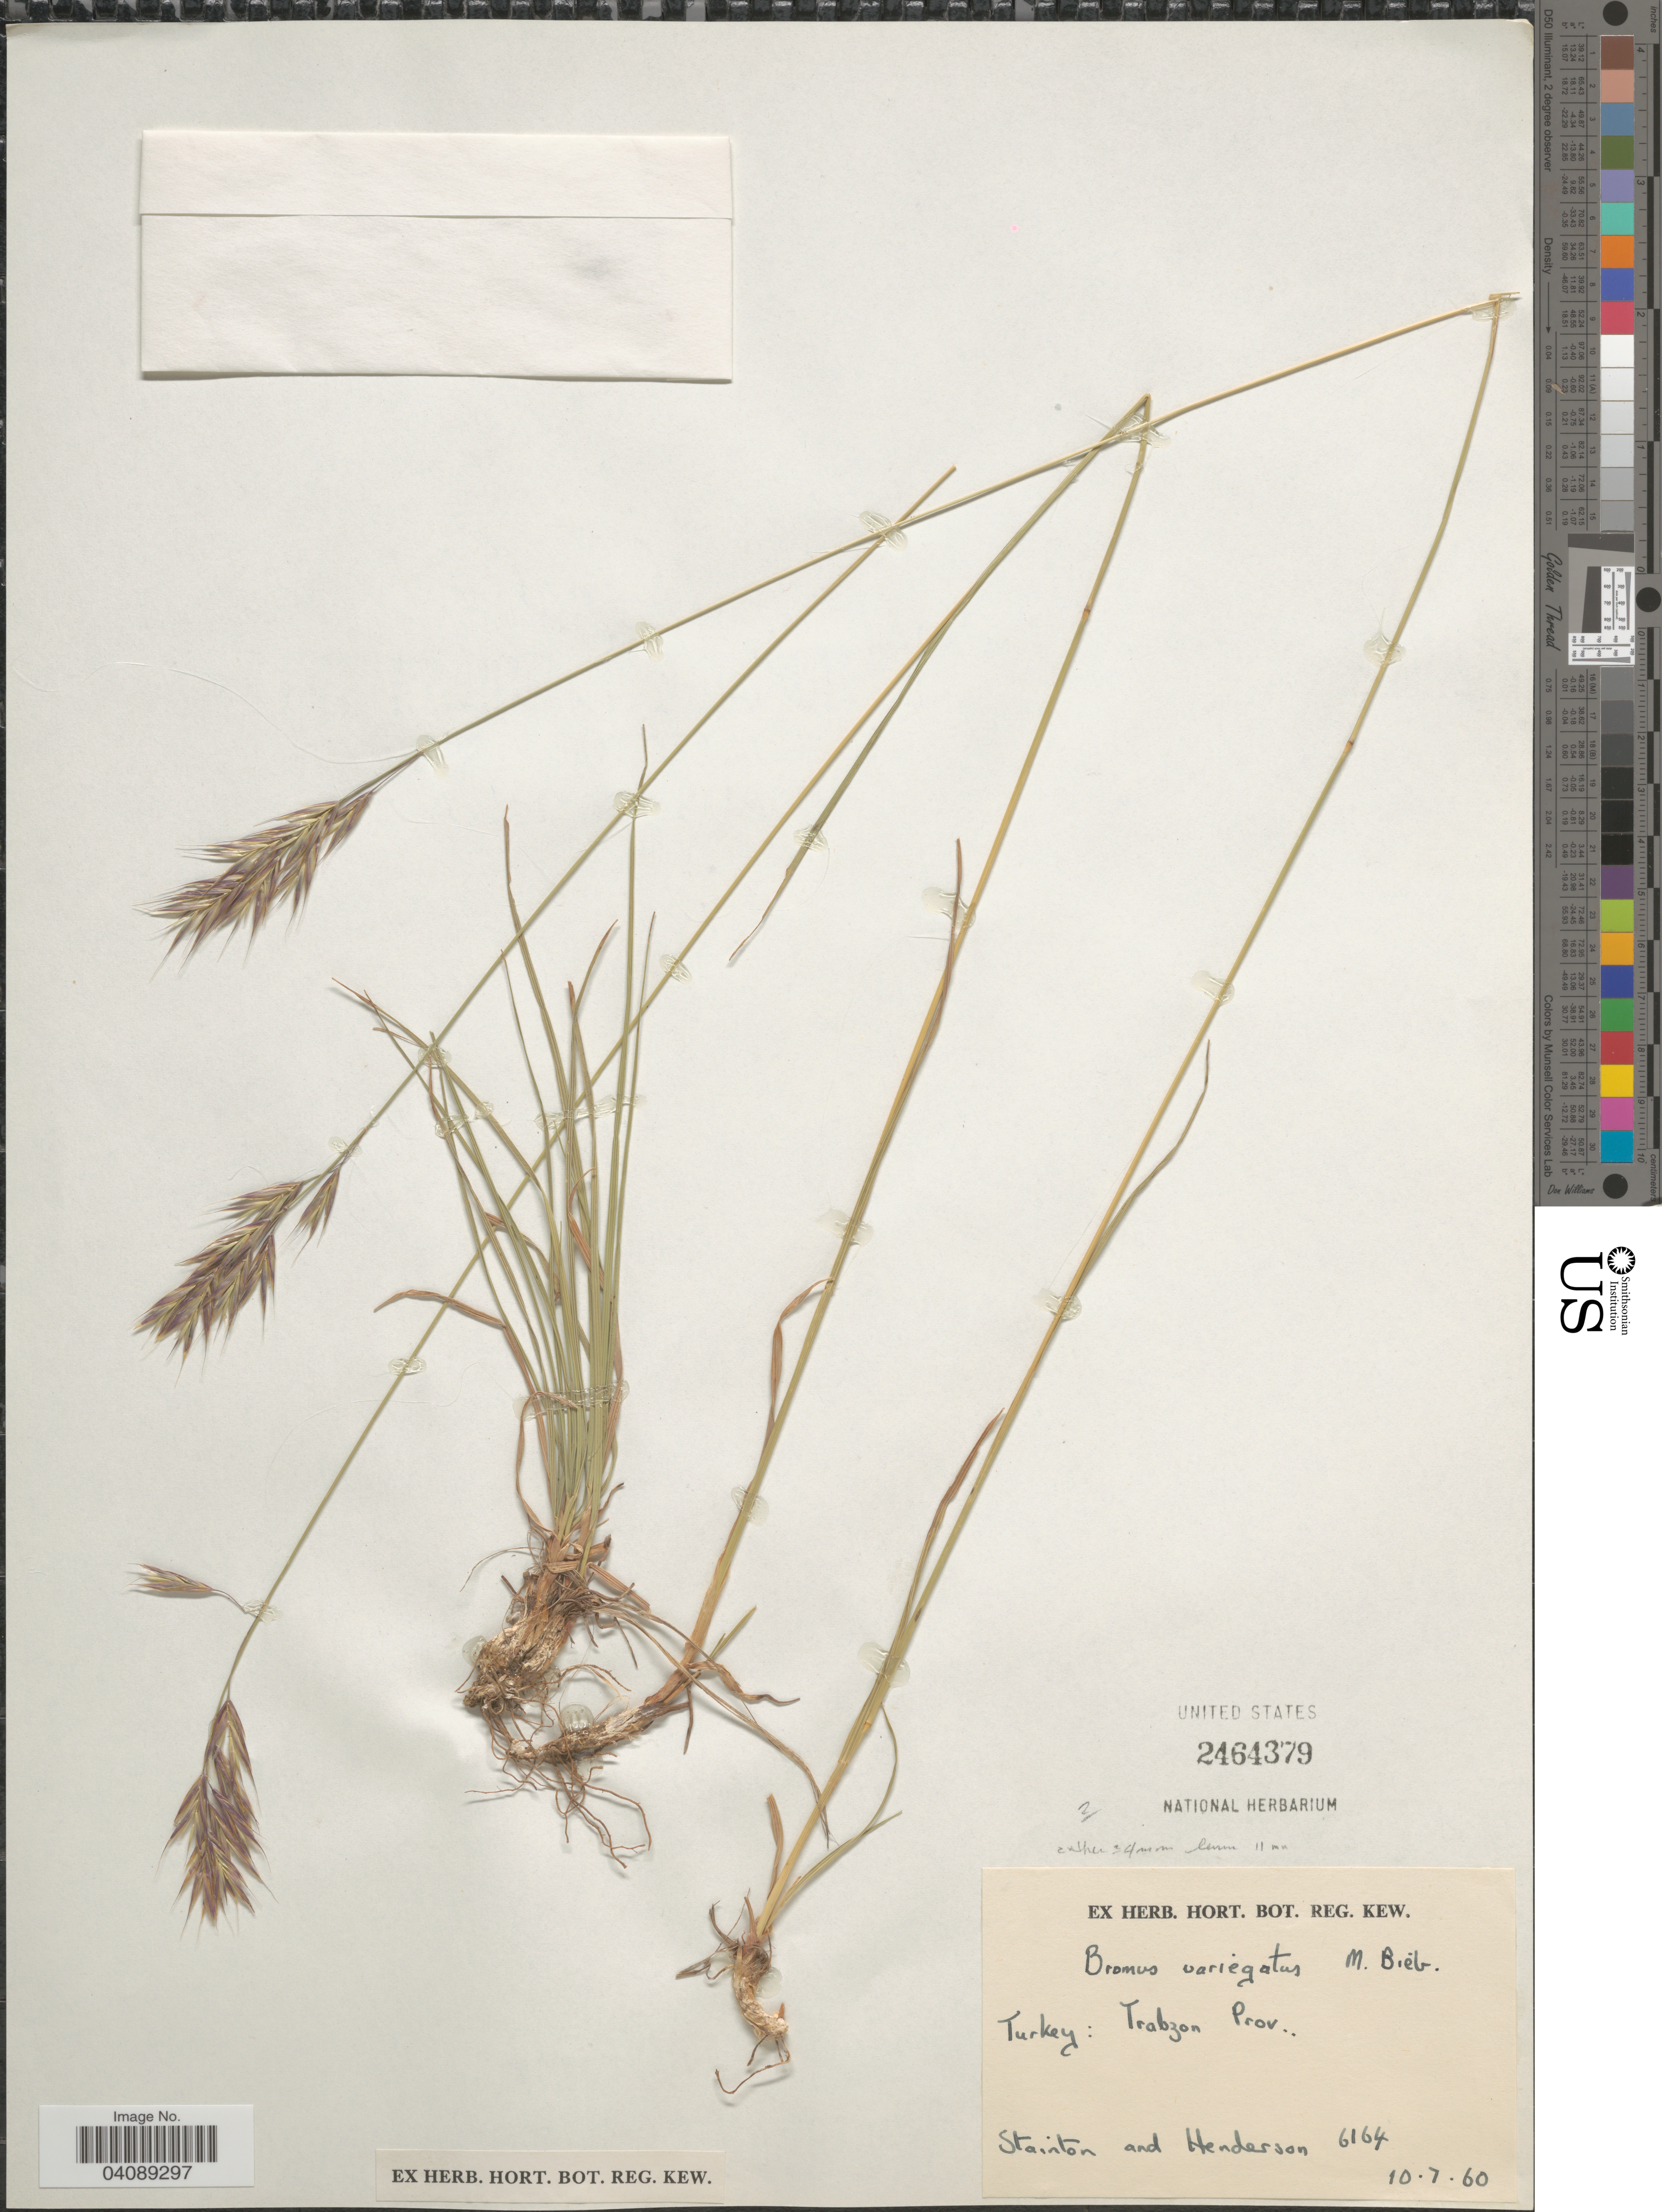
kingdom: Plantae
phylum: Tracheophyta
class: Liliopsida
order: Poales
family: Poaceae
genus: Bromus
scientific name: Bromus variegatus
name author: M. Bieb.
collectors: -. Stainton & -. Henderson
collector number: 6164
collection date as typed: Transcribed d/m/y: 10/7/60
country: Turkey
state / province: Trabzon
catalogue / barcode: US 2464379